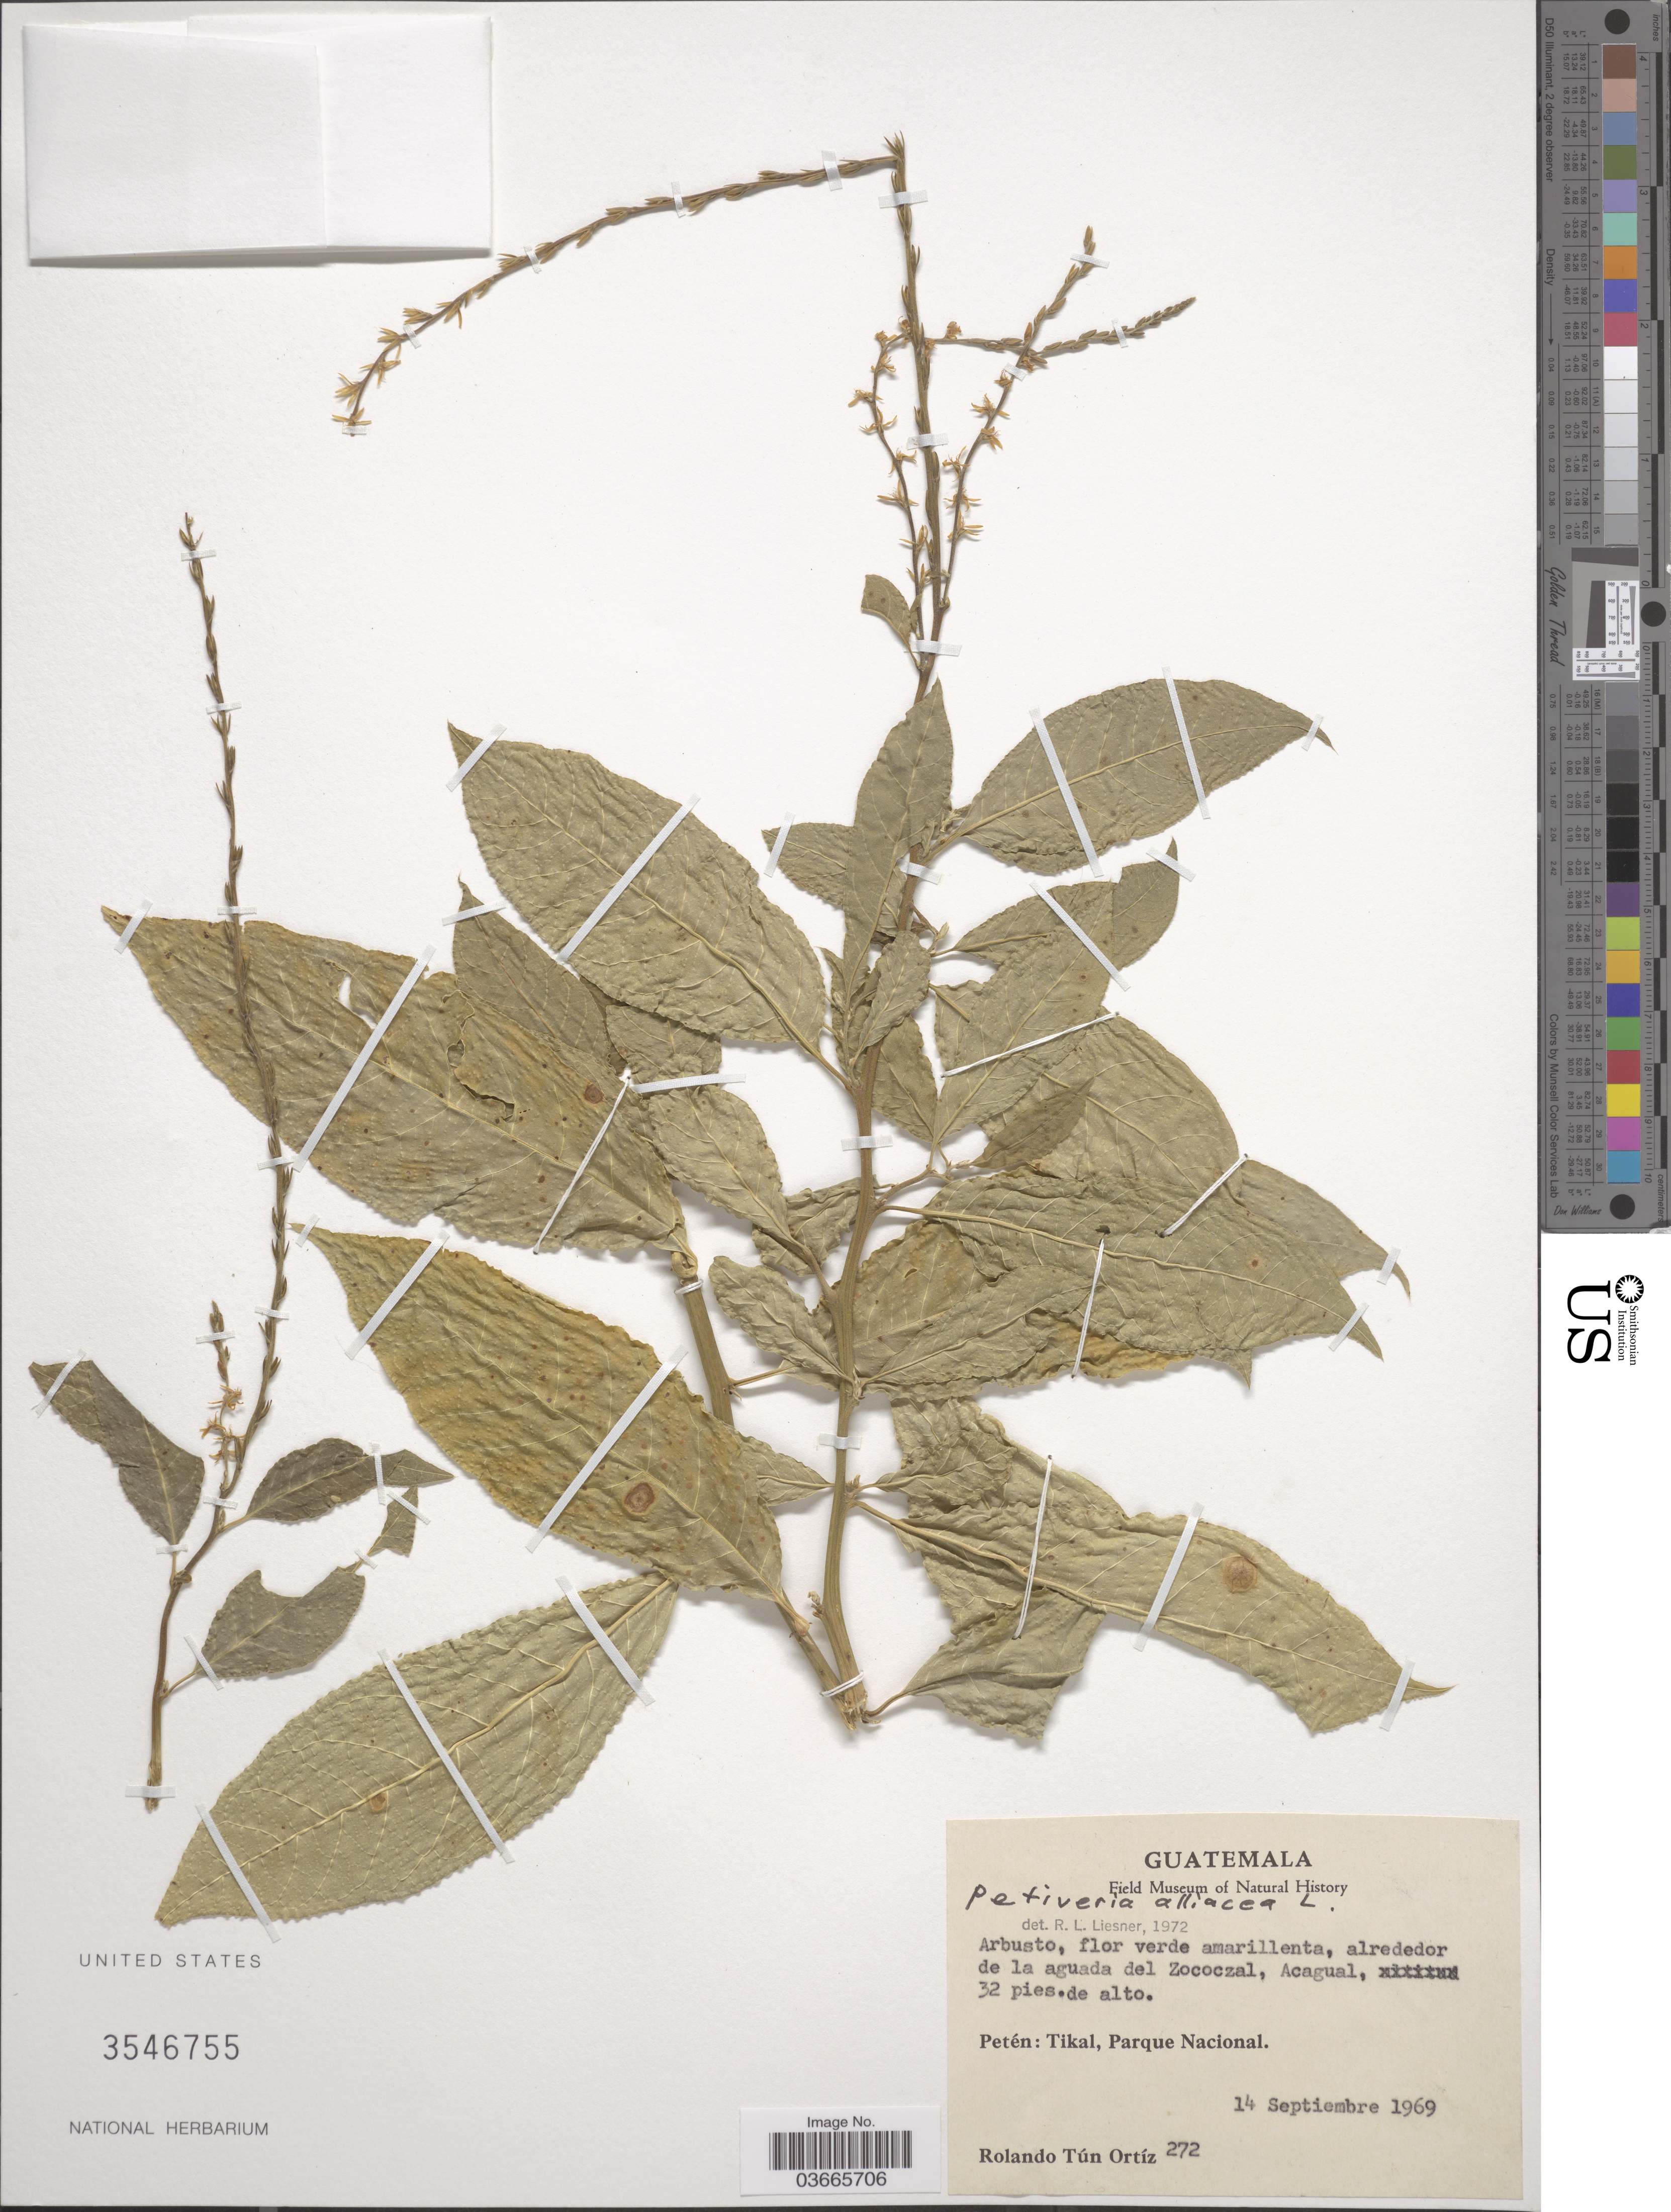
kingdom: Plantae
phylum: Tracheophyta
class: Magnoliopsida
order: Caryophyllales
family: Phytolaccaceae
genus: Petiveria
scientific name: Petiveria alliacea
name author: L.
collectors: R. T. Ortíz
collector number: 272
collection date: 1969-09-14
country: Guatemala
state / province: El Petén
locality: Alrededor de la aguada del Zococzal, Acagual. Petén: Tikal, Parque Nacional.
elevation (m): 10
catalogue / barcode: US 3546755